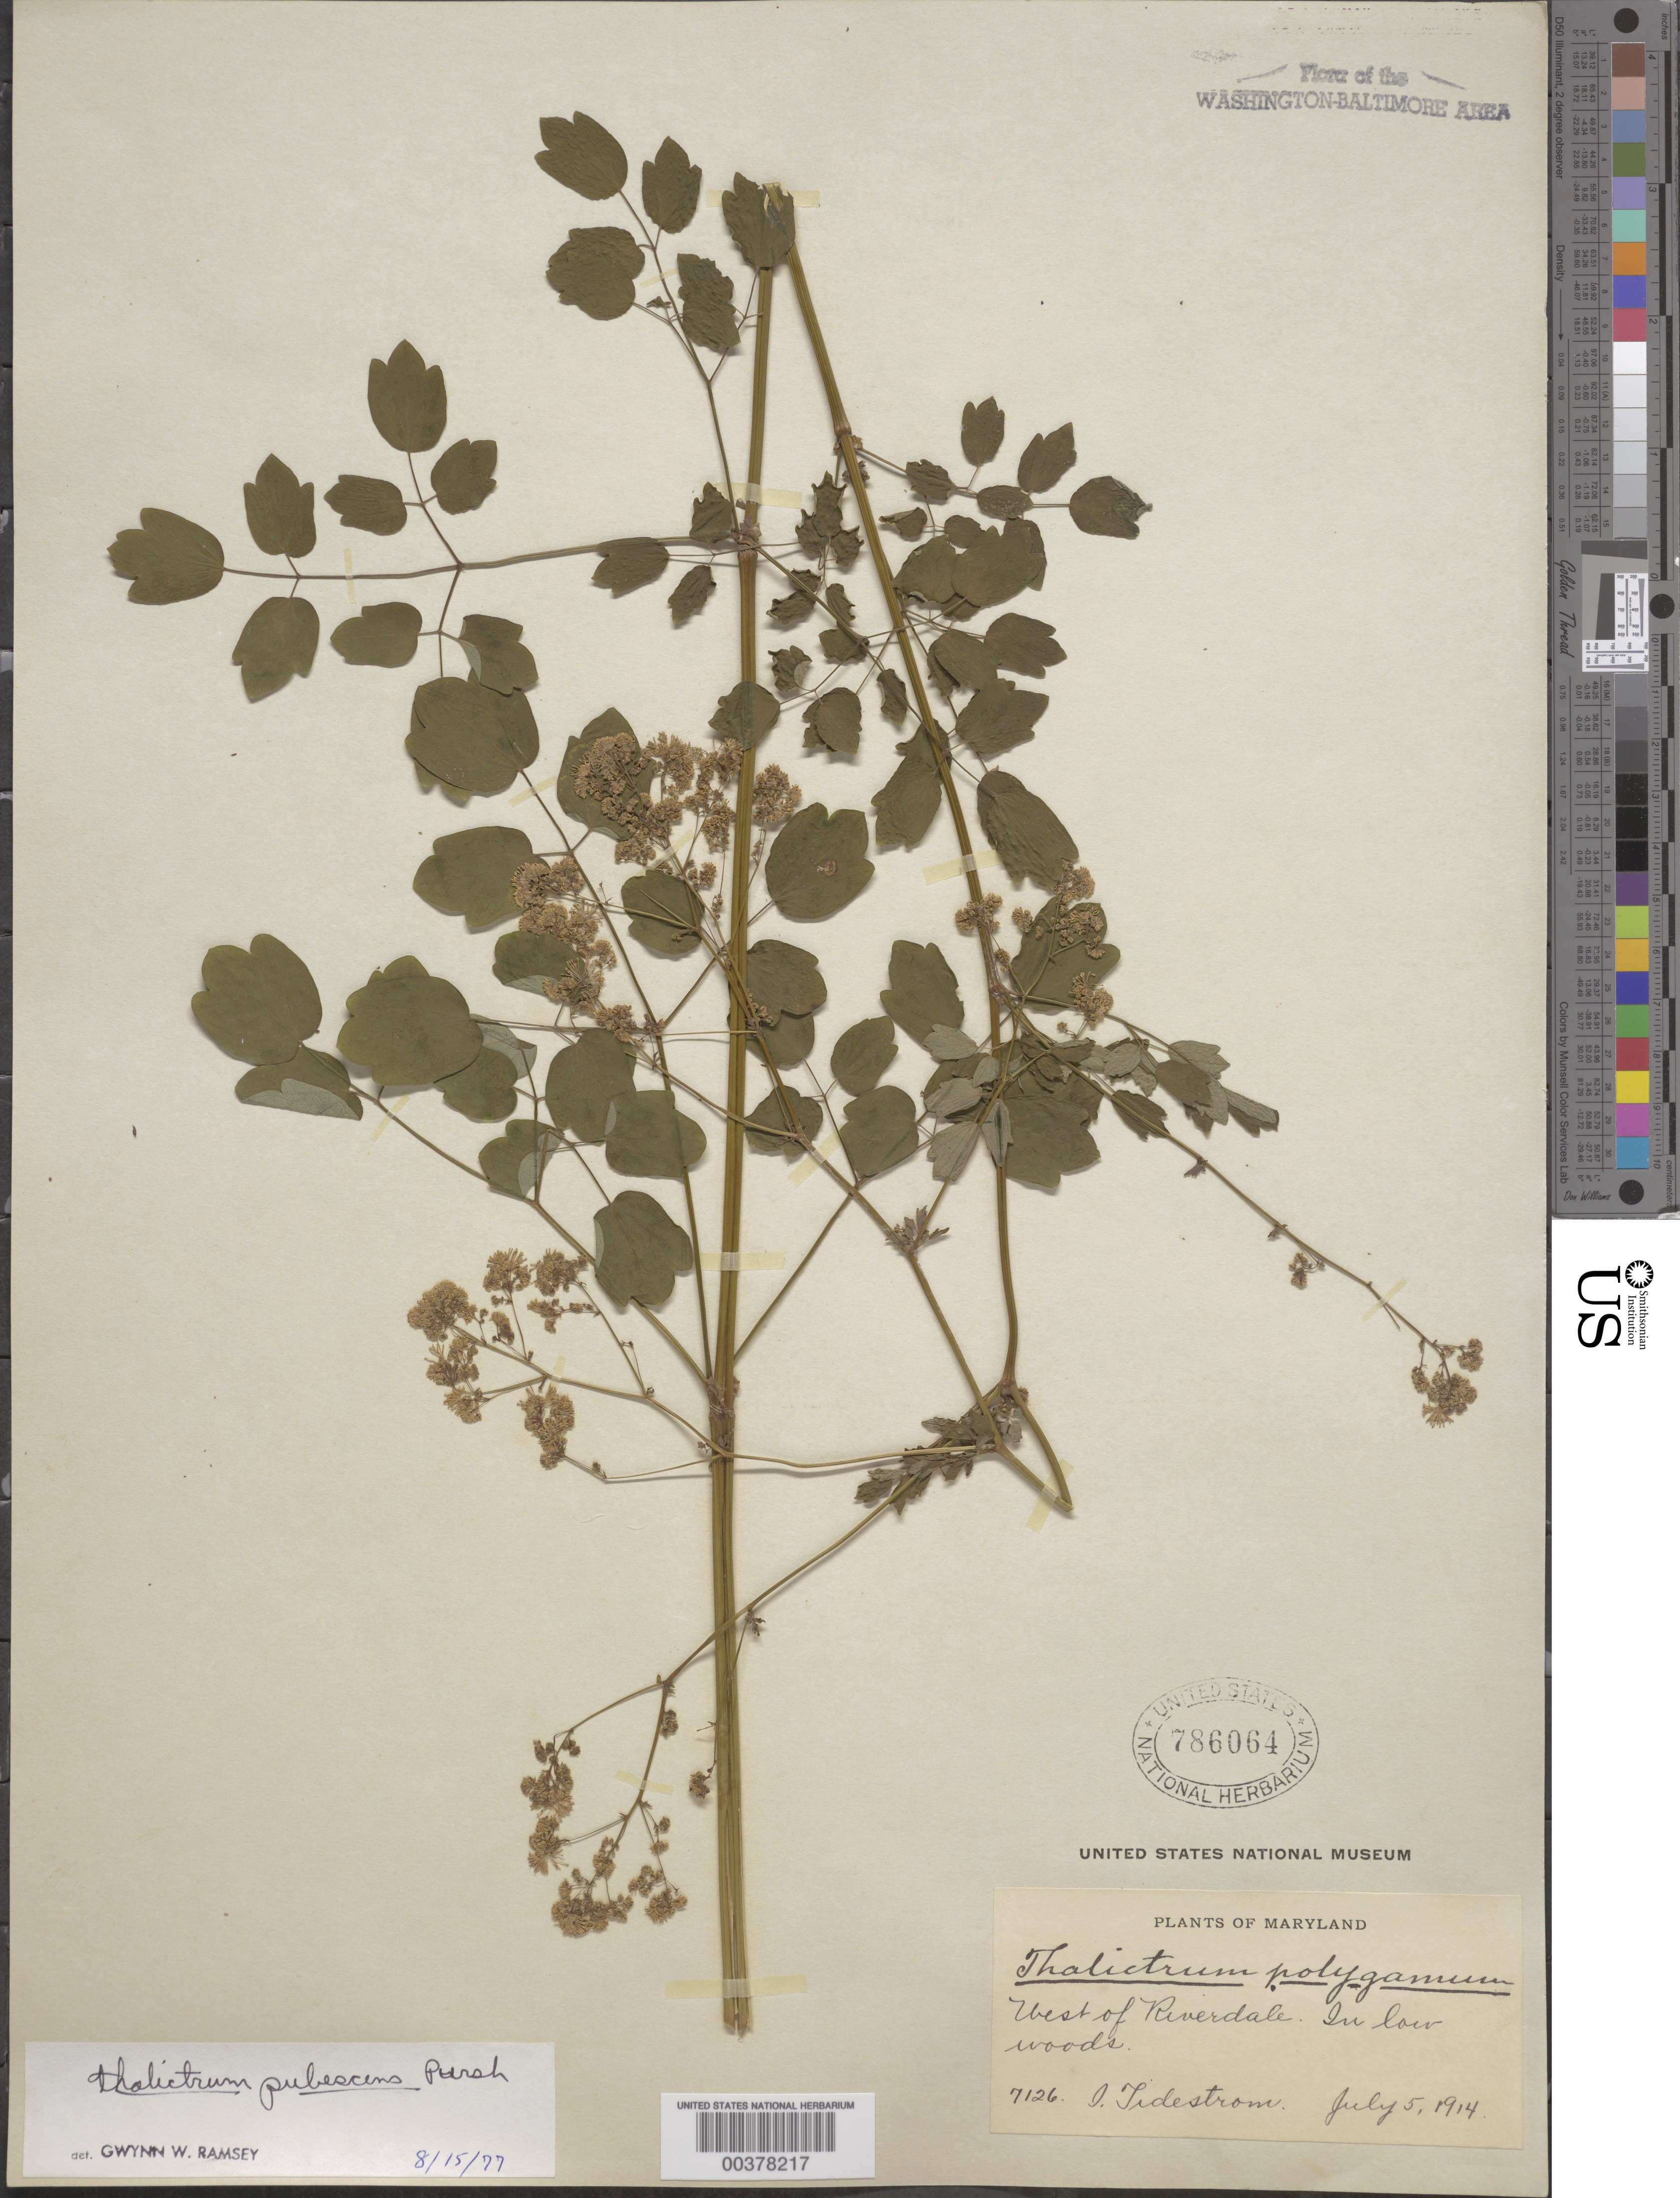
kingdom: Plantae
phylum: Tracheophyta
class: Magnoliopsida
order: Ranunculales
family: Ranunculaceae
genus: Thalictrum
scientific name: Thalictrum pubescens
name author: Pursh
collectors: I. F. Tidestrom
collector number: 7126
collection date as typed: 05 Jul 1914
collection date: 1914-07-05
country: United States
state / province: Maryland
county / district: Prince George's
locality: West of Riverdale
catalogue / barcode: US 786064